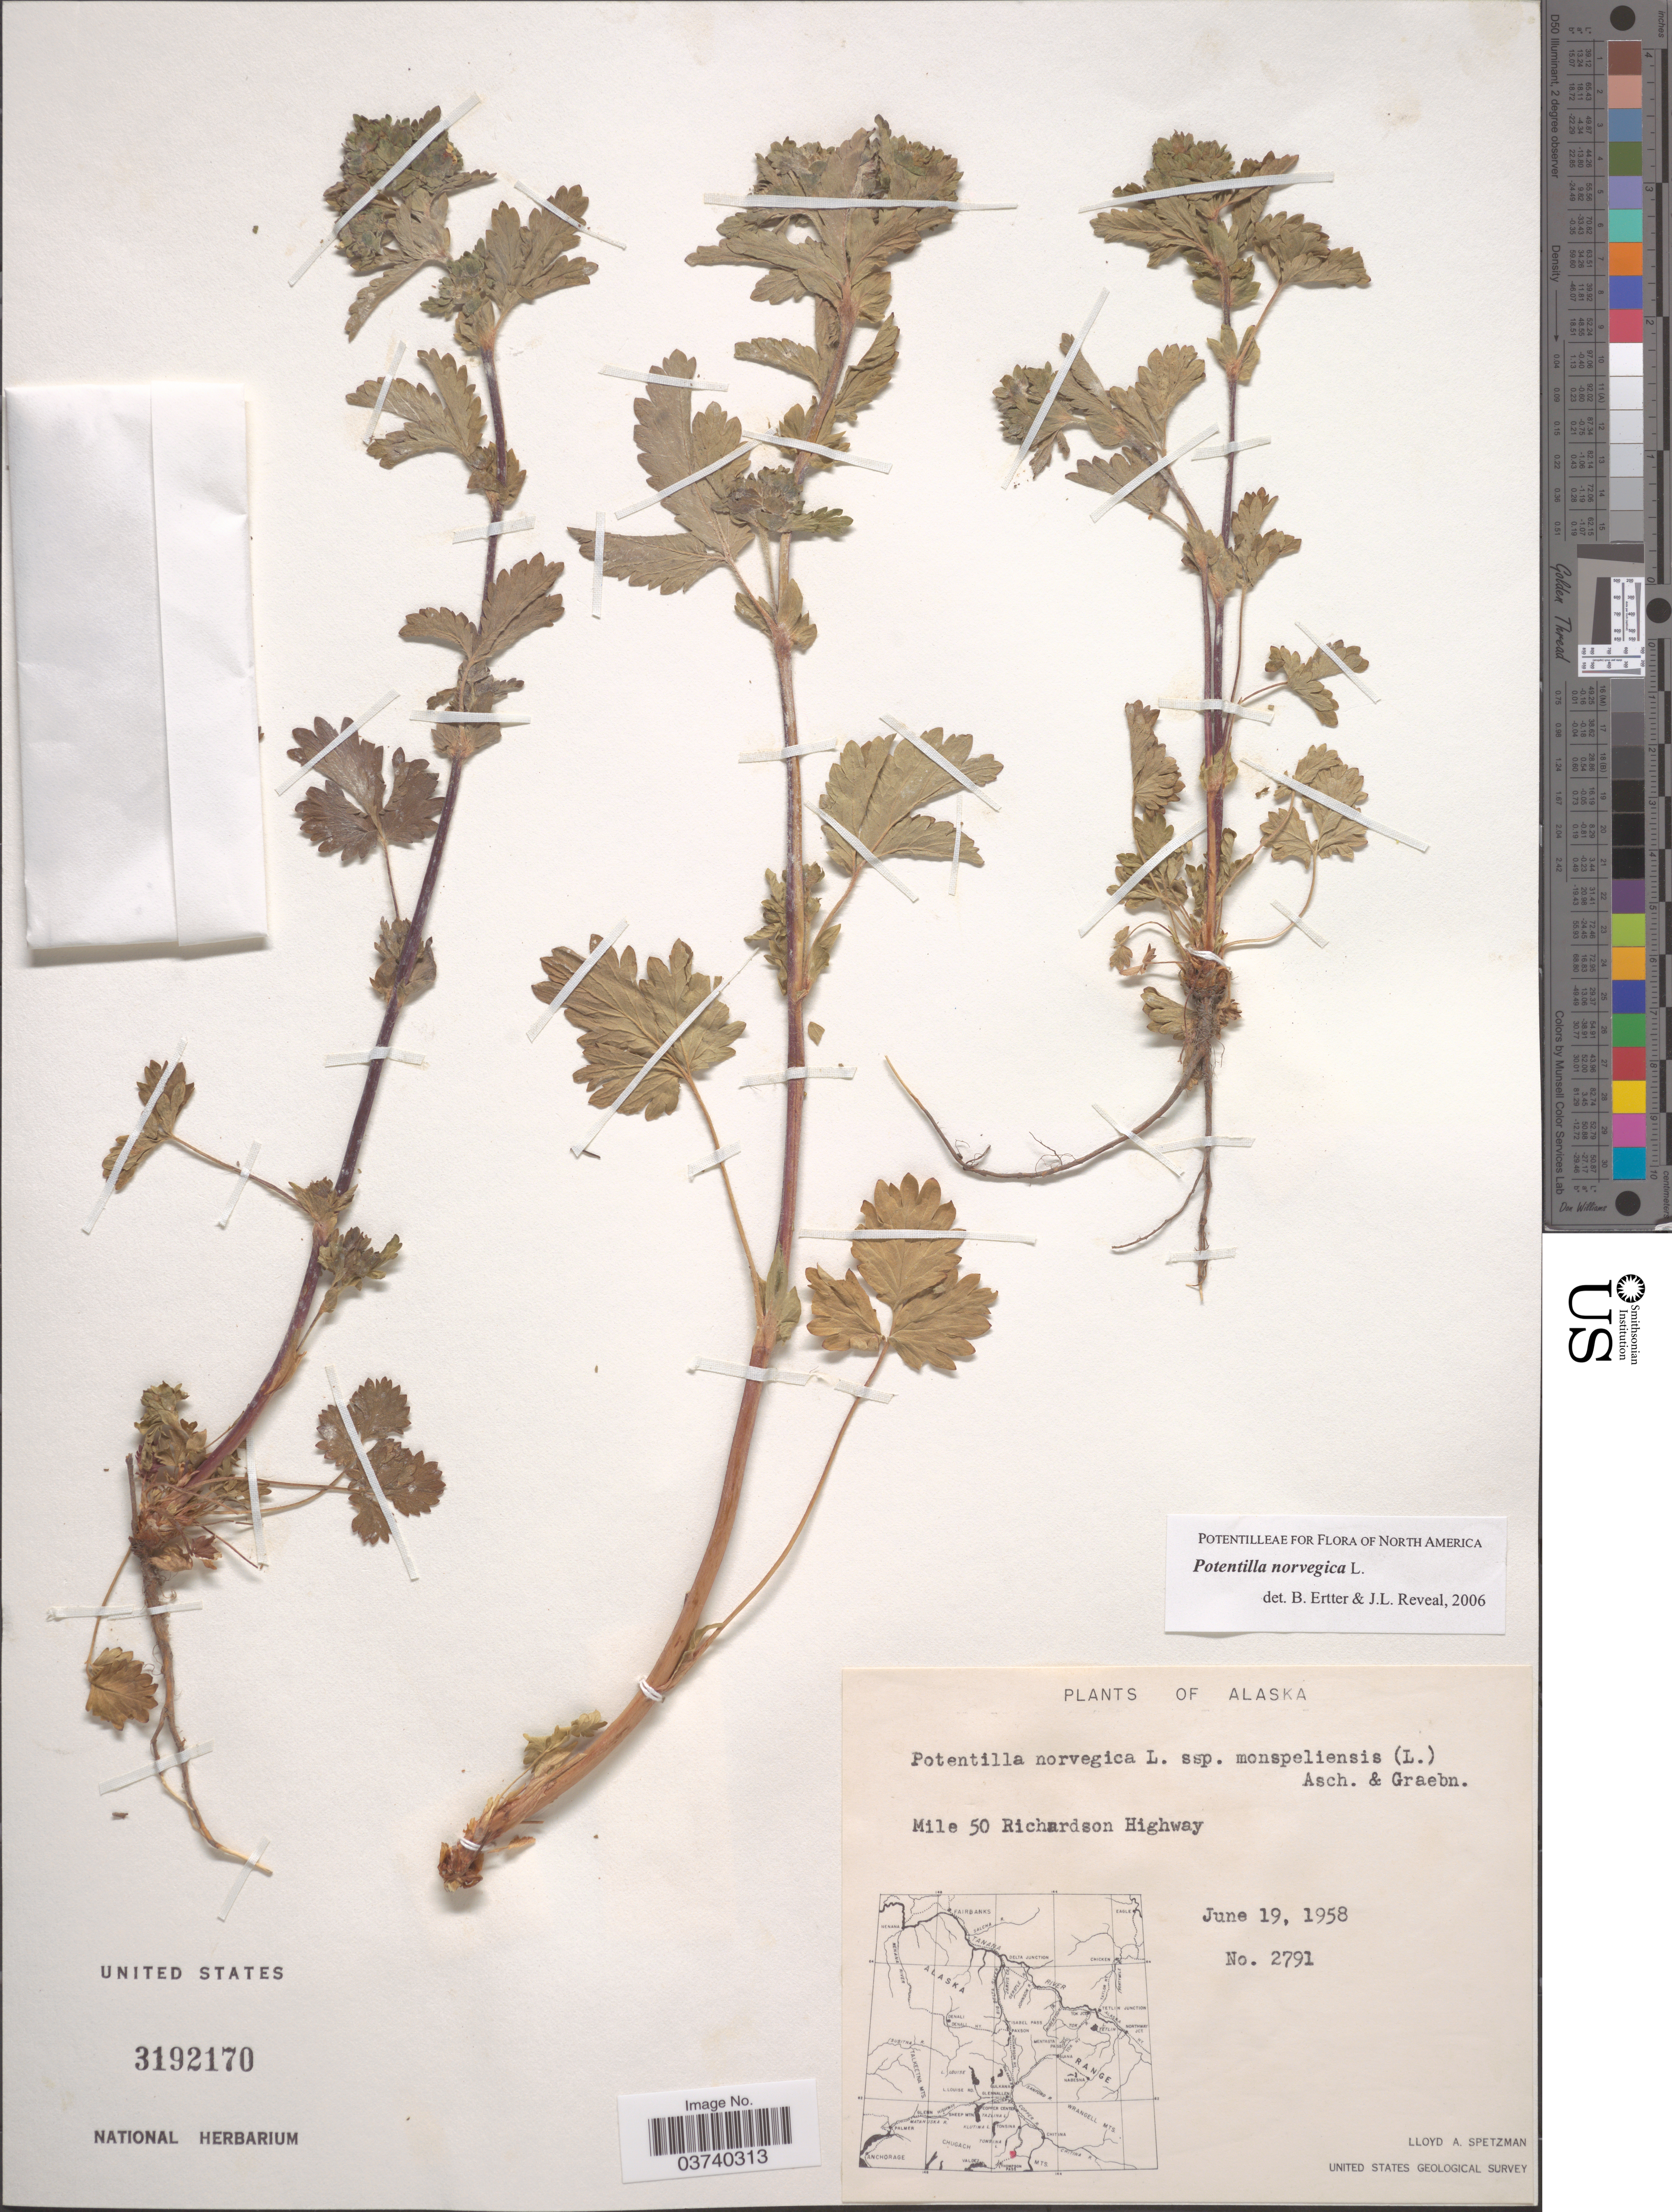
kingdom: Plantae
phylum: Tracheophyta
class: Magnoliopsida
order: Rosales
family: Rosaceae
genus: Potentilla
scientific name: Potentilla norvegica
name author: L.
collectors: L. Spetzman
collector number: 2791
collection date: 1958-06-19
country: United States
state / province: Alaska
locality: Mile 50 Richardson Highway.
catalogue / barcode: US 3192170